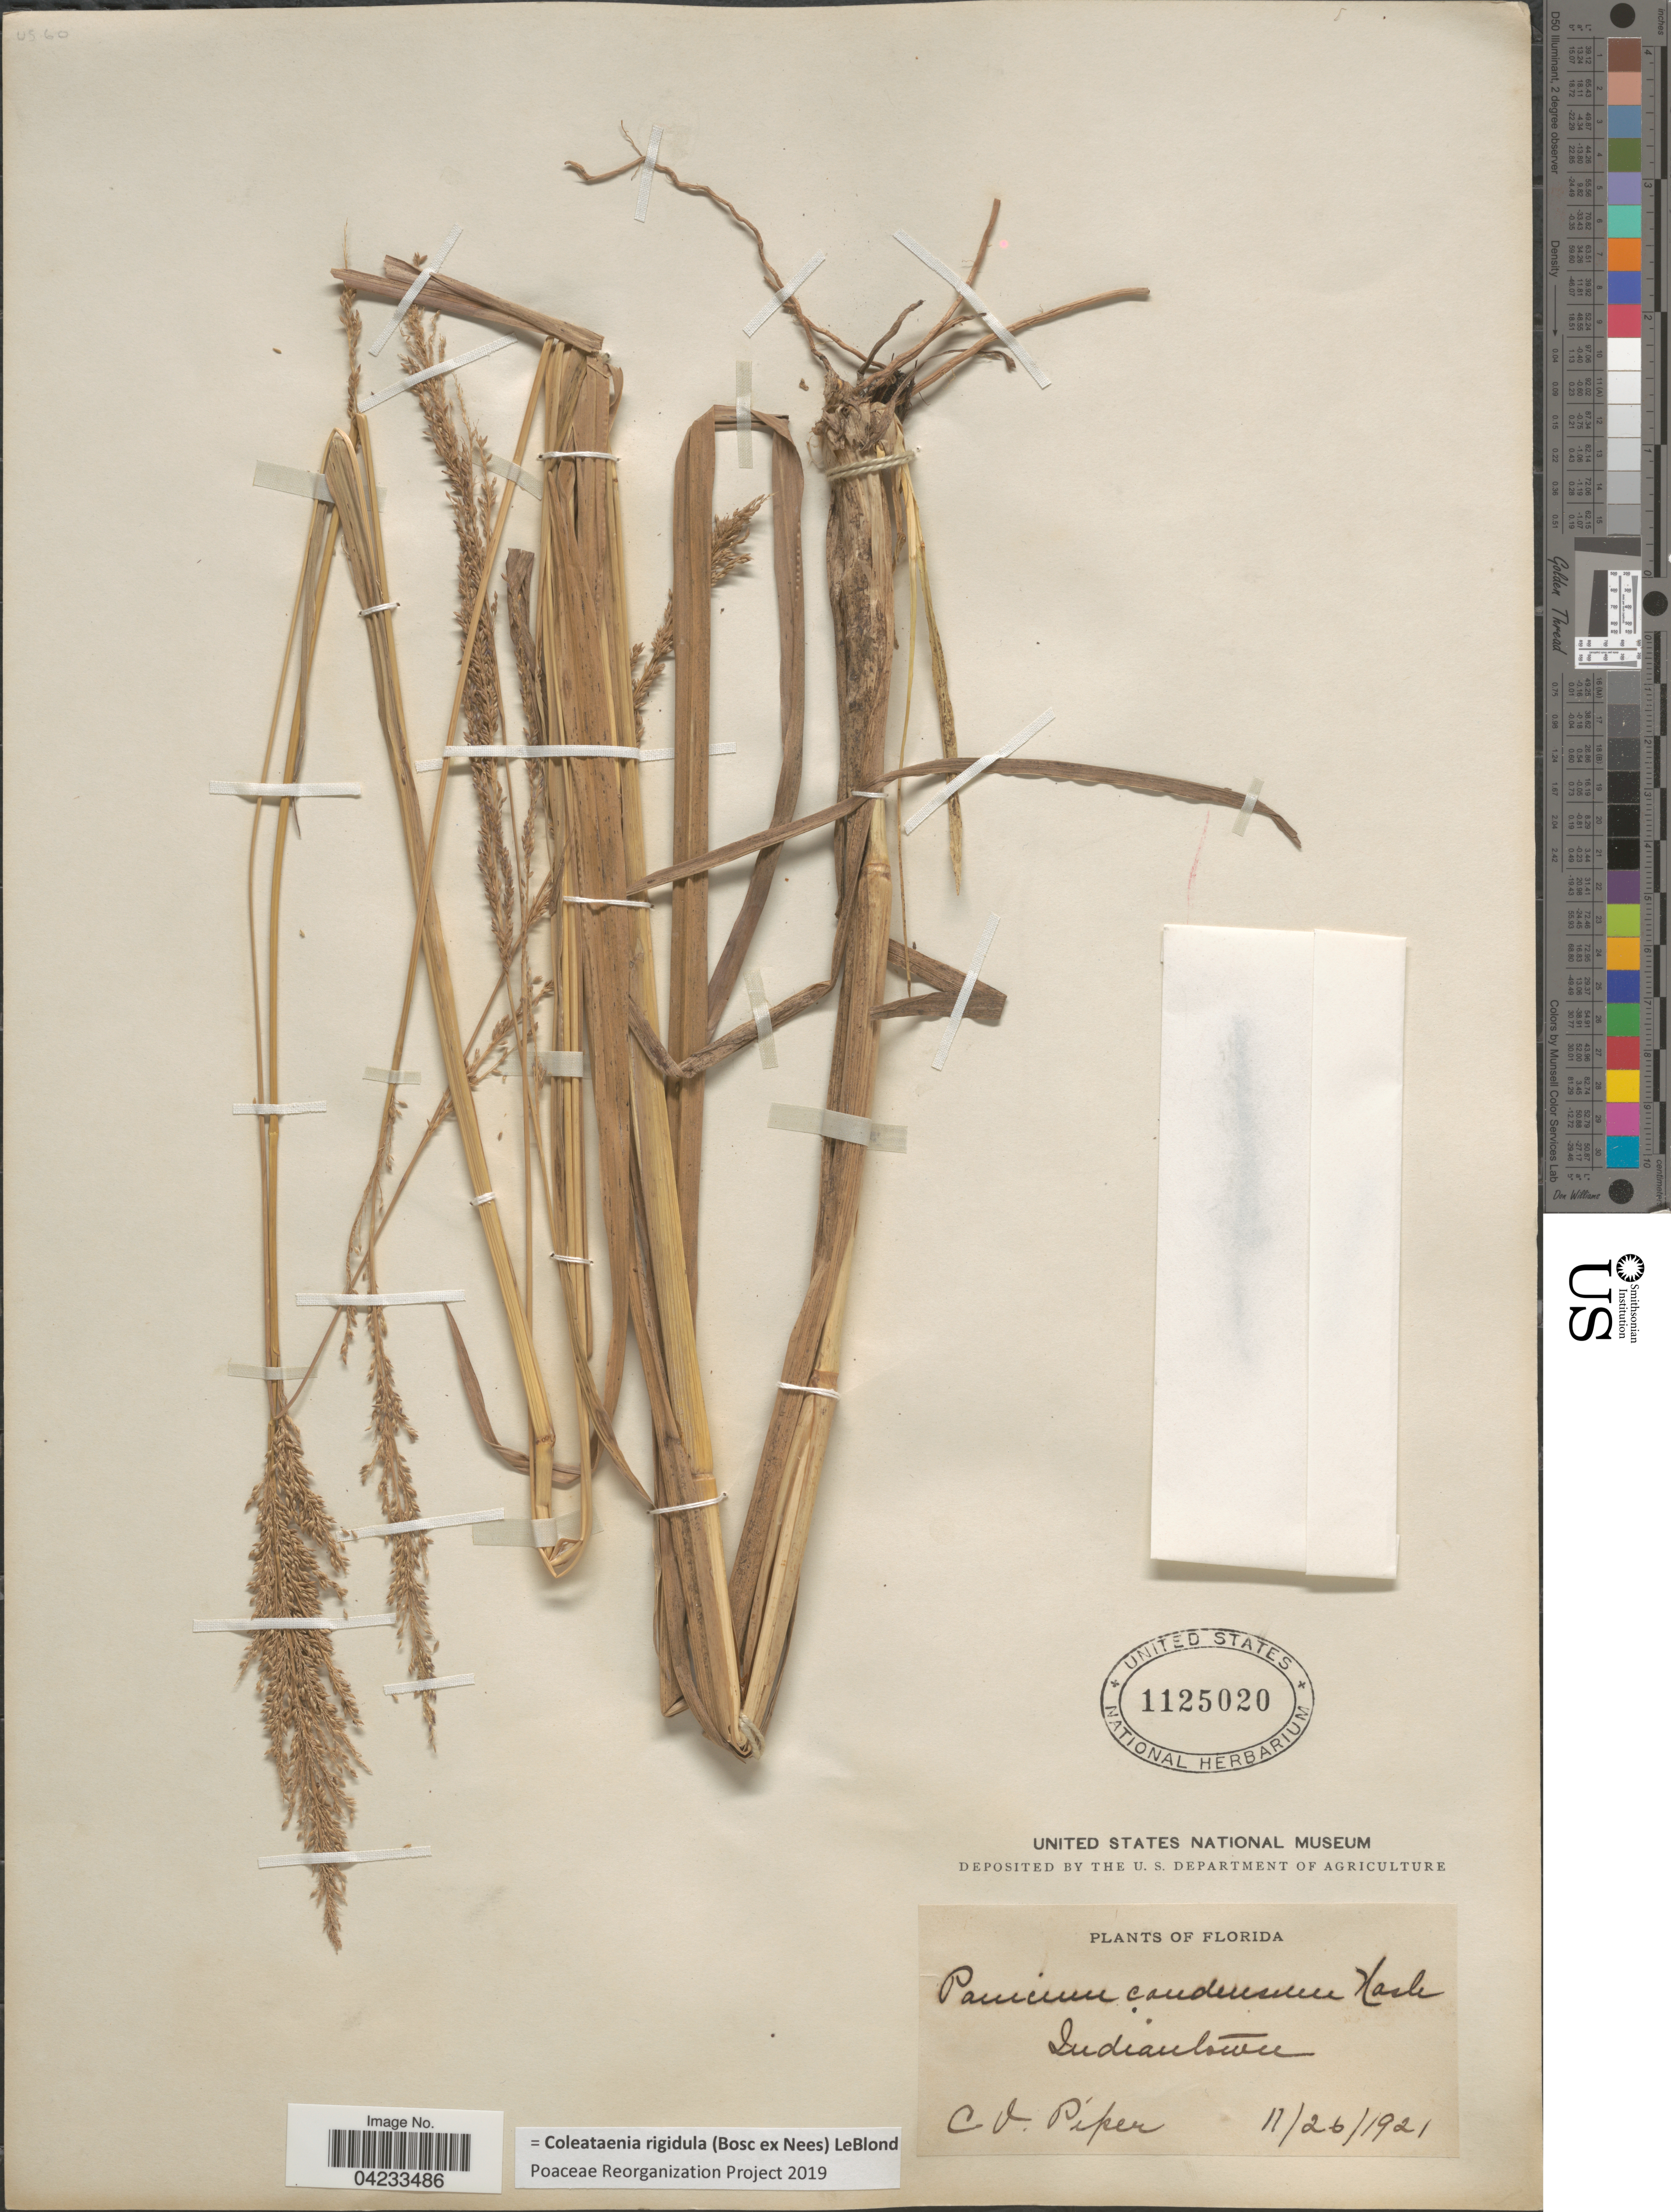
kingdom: Plantae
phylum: Tracheophyta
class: Liliopsida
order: Poales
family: Poaceae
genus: Coleataenia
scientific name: Coleataenia rigidula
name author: (Bosc ex Nees) LeBlond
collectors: C. V. Piper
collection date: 1921-11-26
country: United States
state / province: Florida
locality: Indiantown.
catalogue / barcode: US 1125020